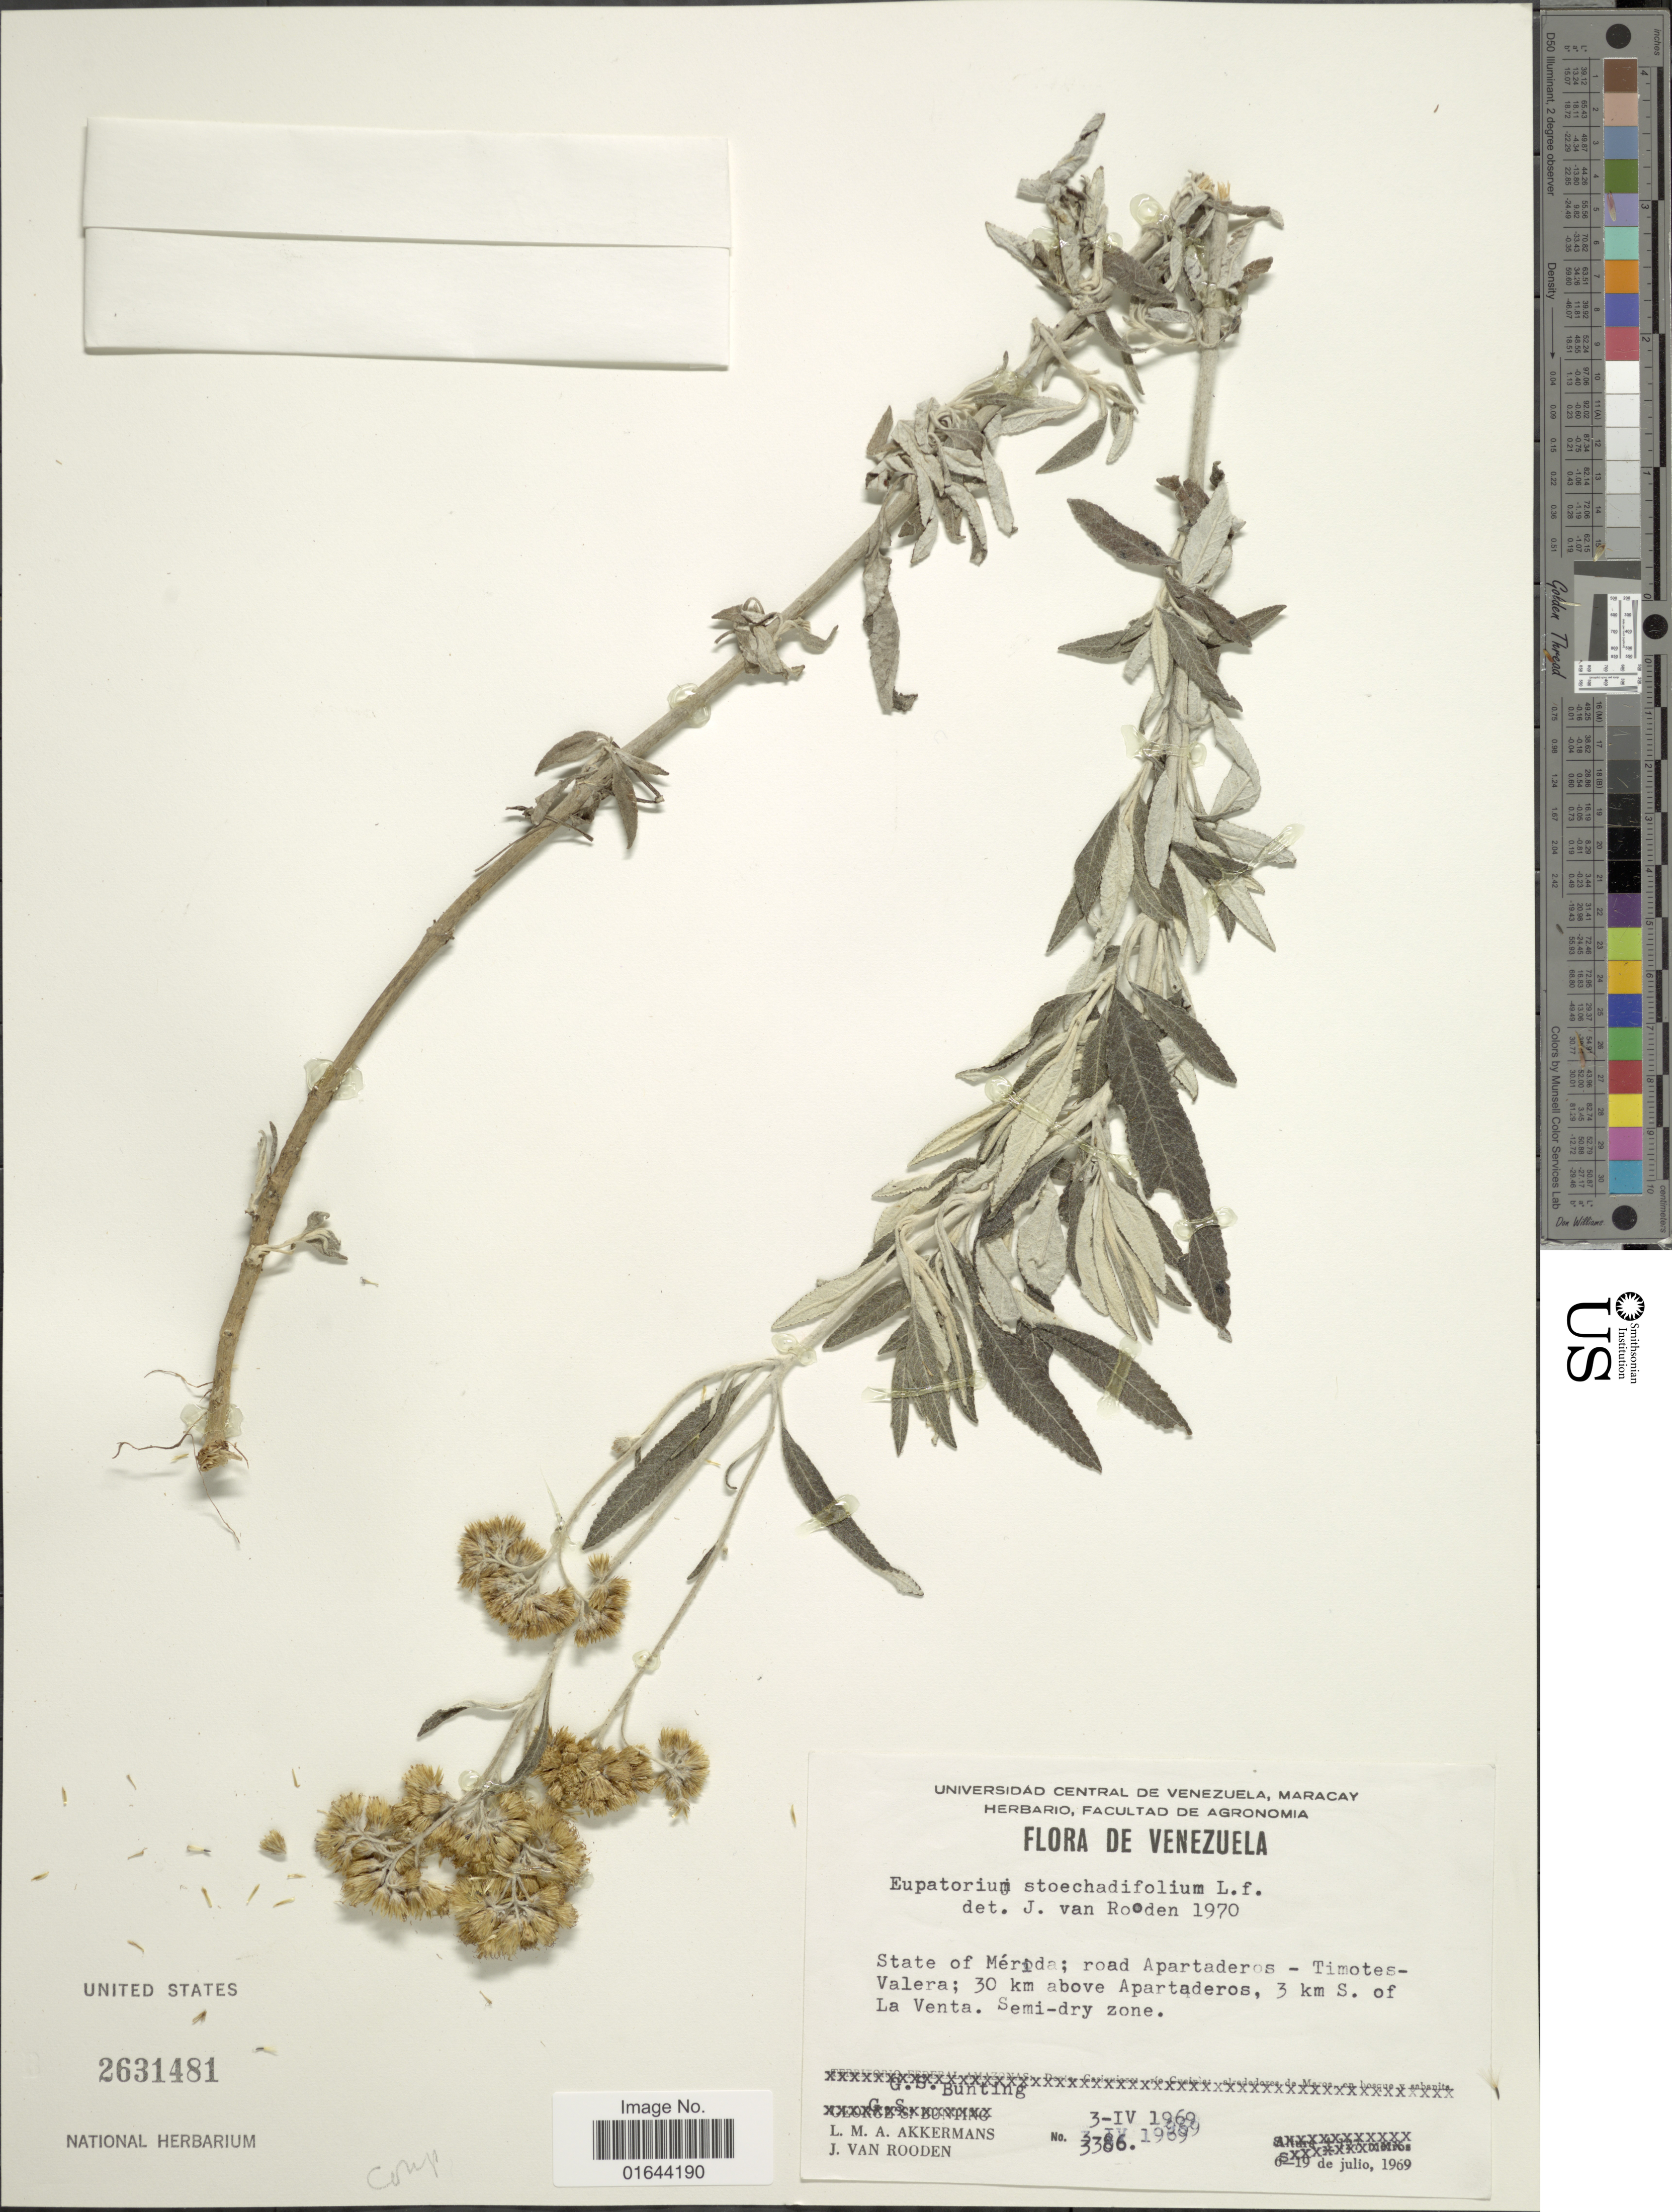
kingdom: Plantae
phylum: Tracheophyta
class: Magnoliopsida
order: Asterales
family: Asteraceae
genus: Lourteigia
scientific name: Lourteigia stoechadifolia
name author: (L. f.) R.M. King & H. Rob.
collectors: L. M. Akkermans, J. Van Rooden & G. S. Bunting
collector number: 3386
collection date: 1969-04-03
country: Venezuela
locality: Venzuela. State of Merida; road Apartaderos - Timotes-Valera; 30 km above Apartaderos, 3 km S. of La Venta.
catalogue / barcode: US 2631481